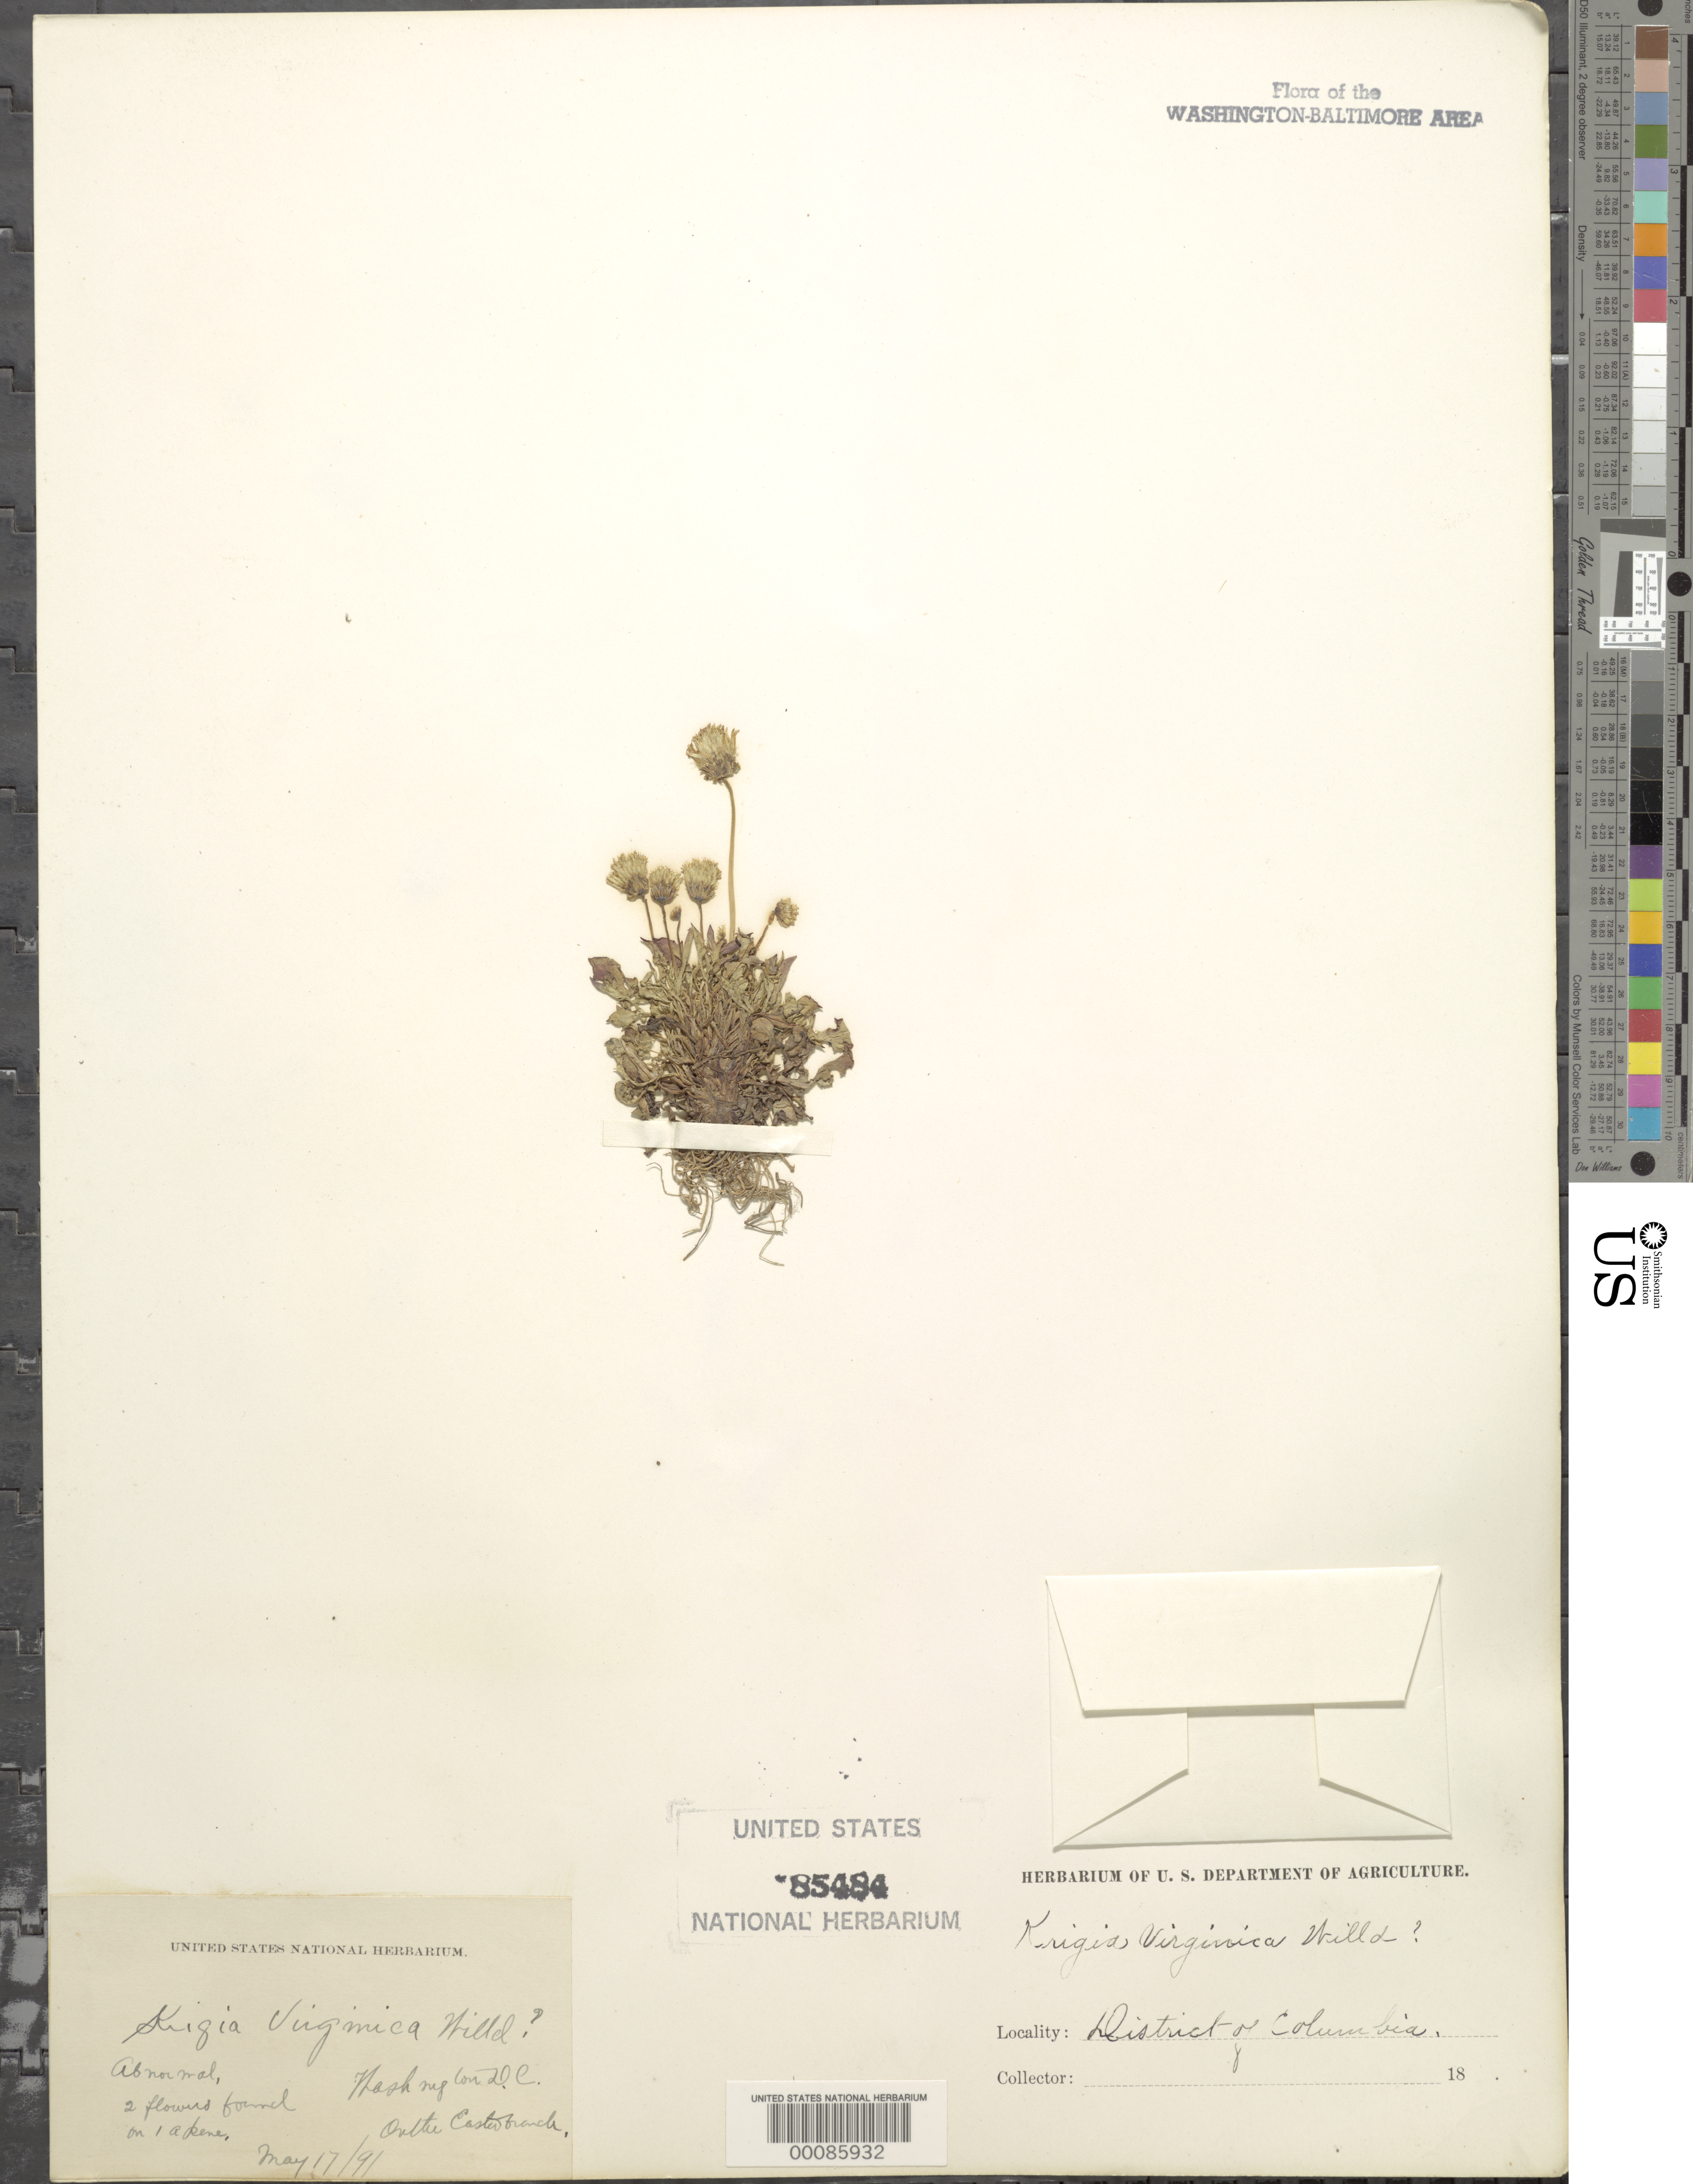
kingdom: Plantae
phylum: Tracheophyta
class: Magnoliopsida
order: Asterales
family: Asteraceae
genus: Krigia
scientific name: Krigia virginica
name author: (L.) Willd.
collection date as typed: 17 May 1891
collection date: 1891-05-17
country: United States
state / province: District of Columbia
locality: Eastern Branch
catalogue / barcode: US 85484